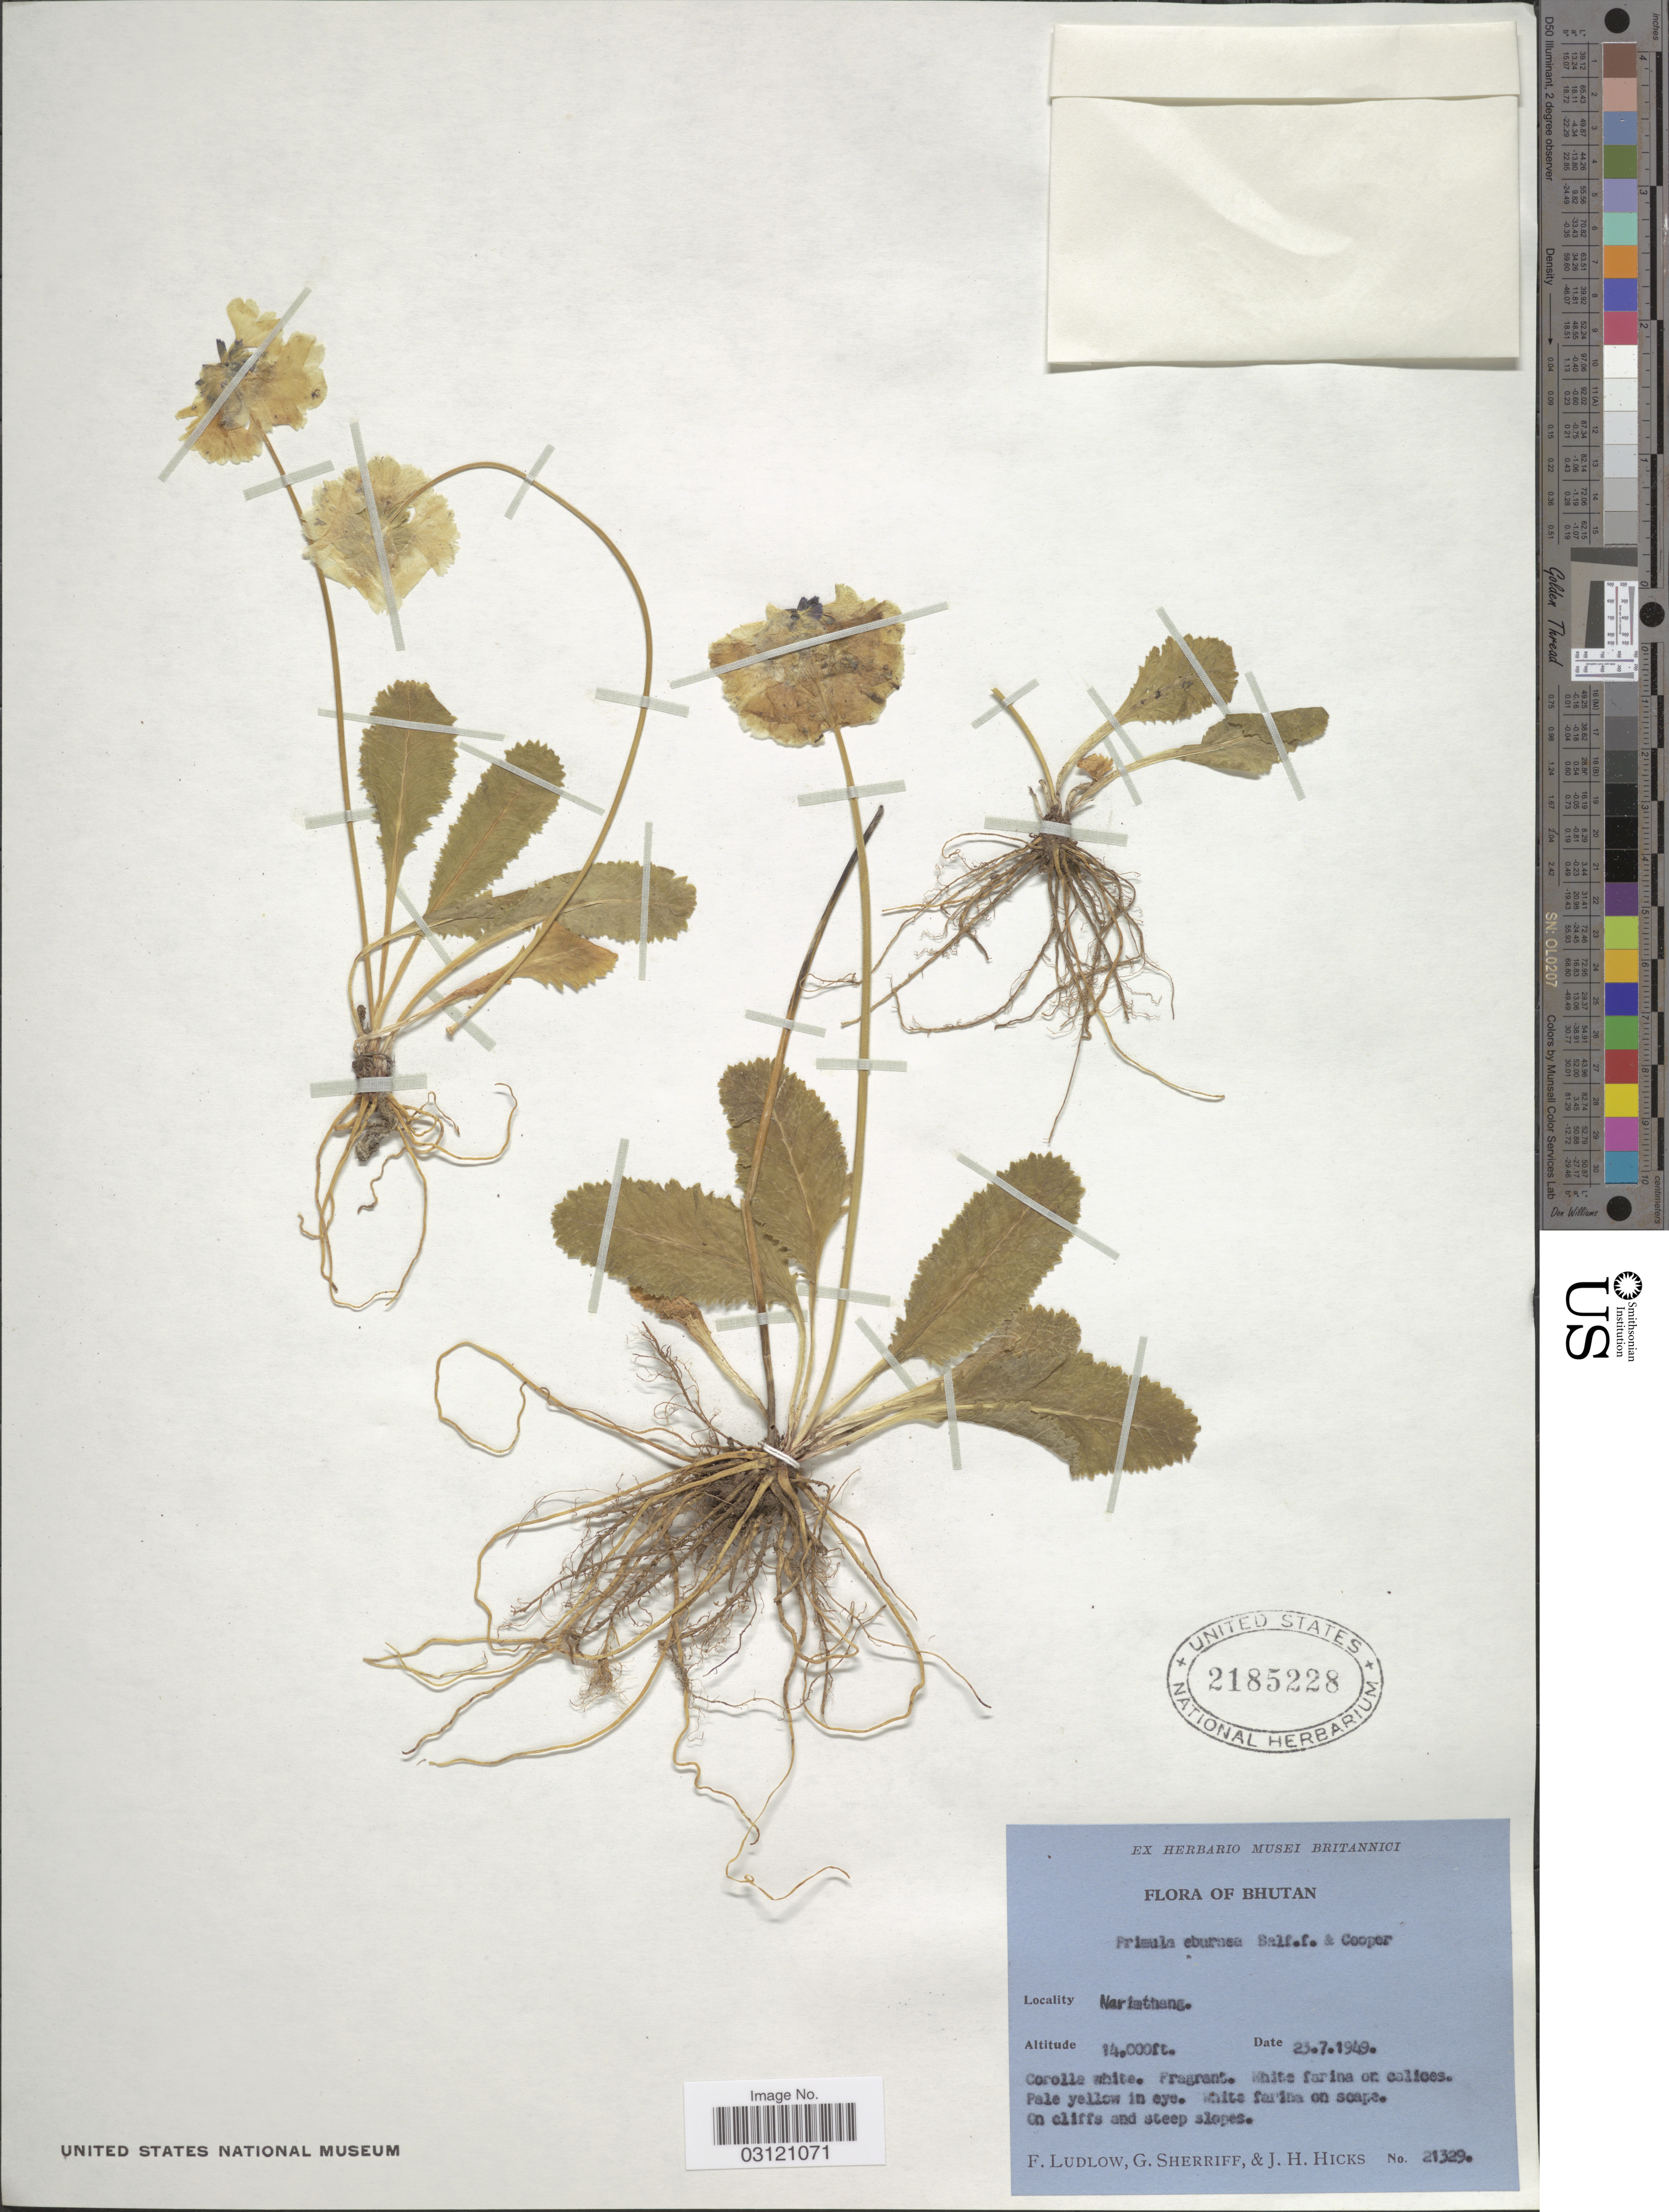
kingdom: Plantae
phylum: Tracheophyta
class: Magnoliopsida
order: Ericales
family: Primulaceae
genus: Primula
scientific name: Primula eburnea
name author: Balf. f. & R.E. Cooper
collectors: F. Ludlow, G. Sherriff & J. H. Hicks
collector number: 21329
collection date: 1949-07-23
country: Bhutan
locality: Narimthang.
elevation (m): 4267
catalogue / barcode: US 2185228